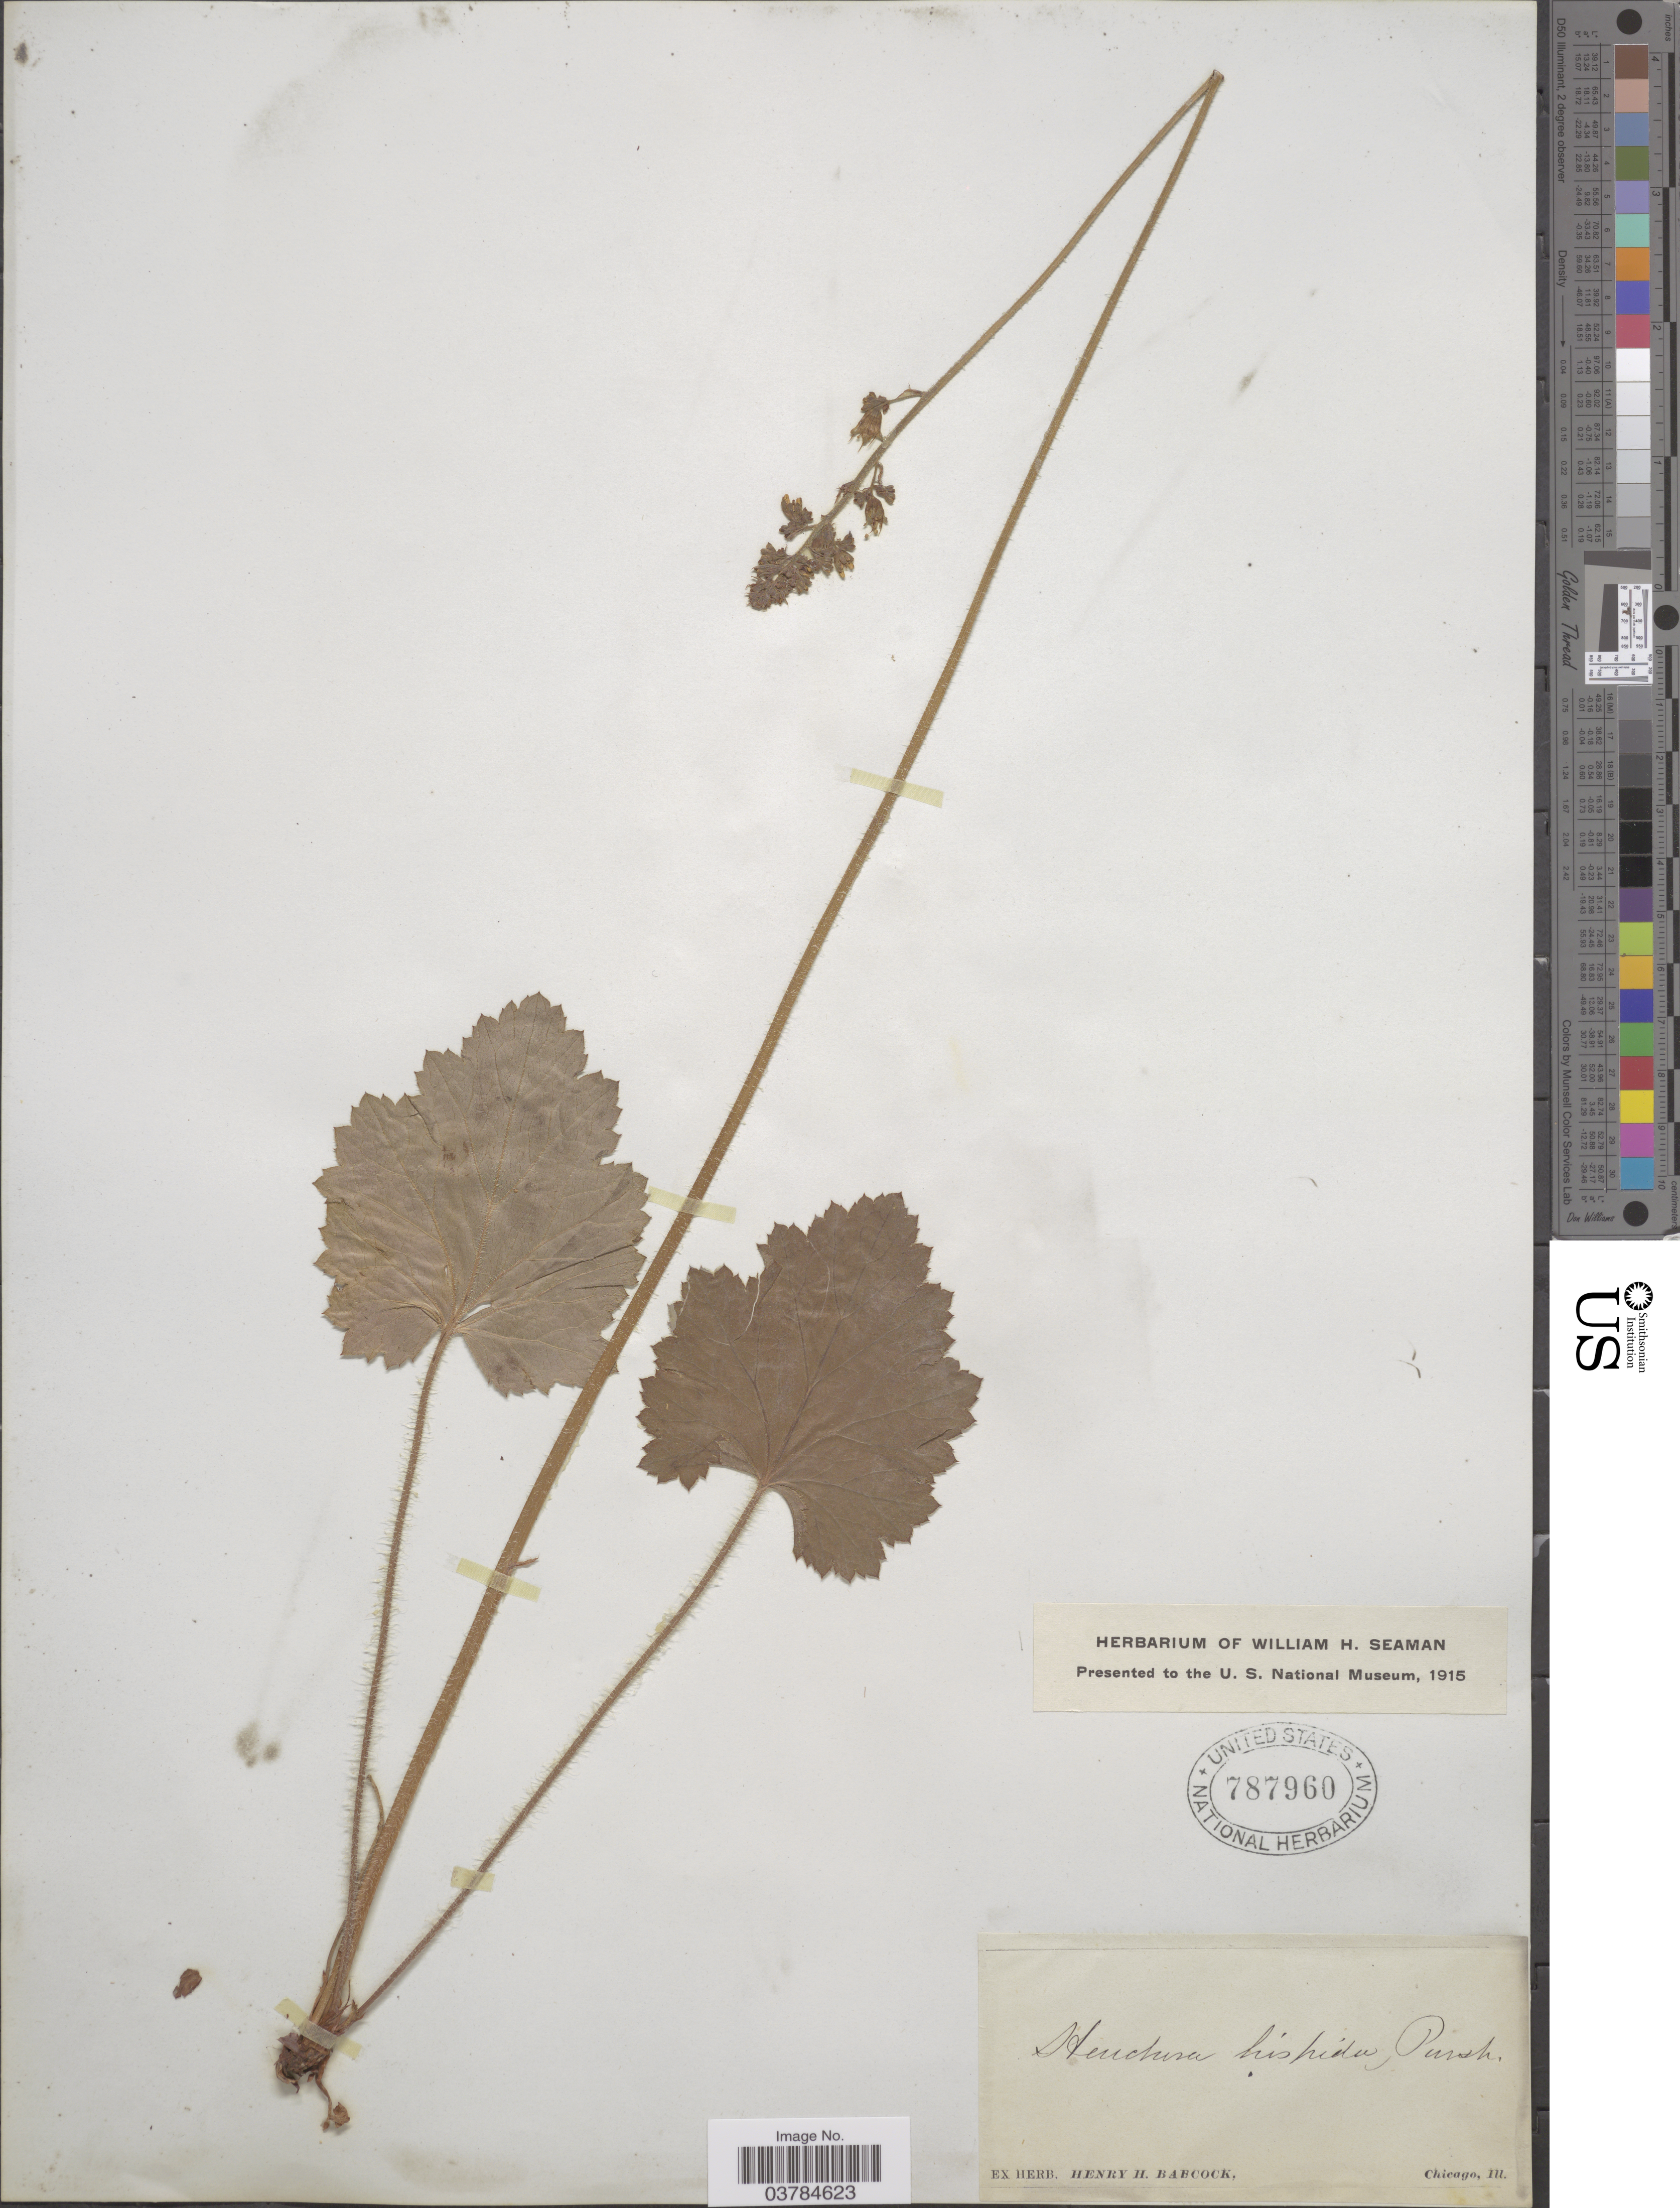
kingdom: Plantae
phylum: Tracheophyta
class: Magnoliopsida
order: Saxifragales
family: Saxifragaceae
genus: Heuchera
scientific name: Heuchera hispida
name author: Pursh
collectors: ex herb. Henry Homes Babcock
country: United States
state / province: Illinois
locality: Chicago.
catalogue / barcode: US 787960